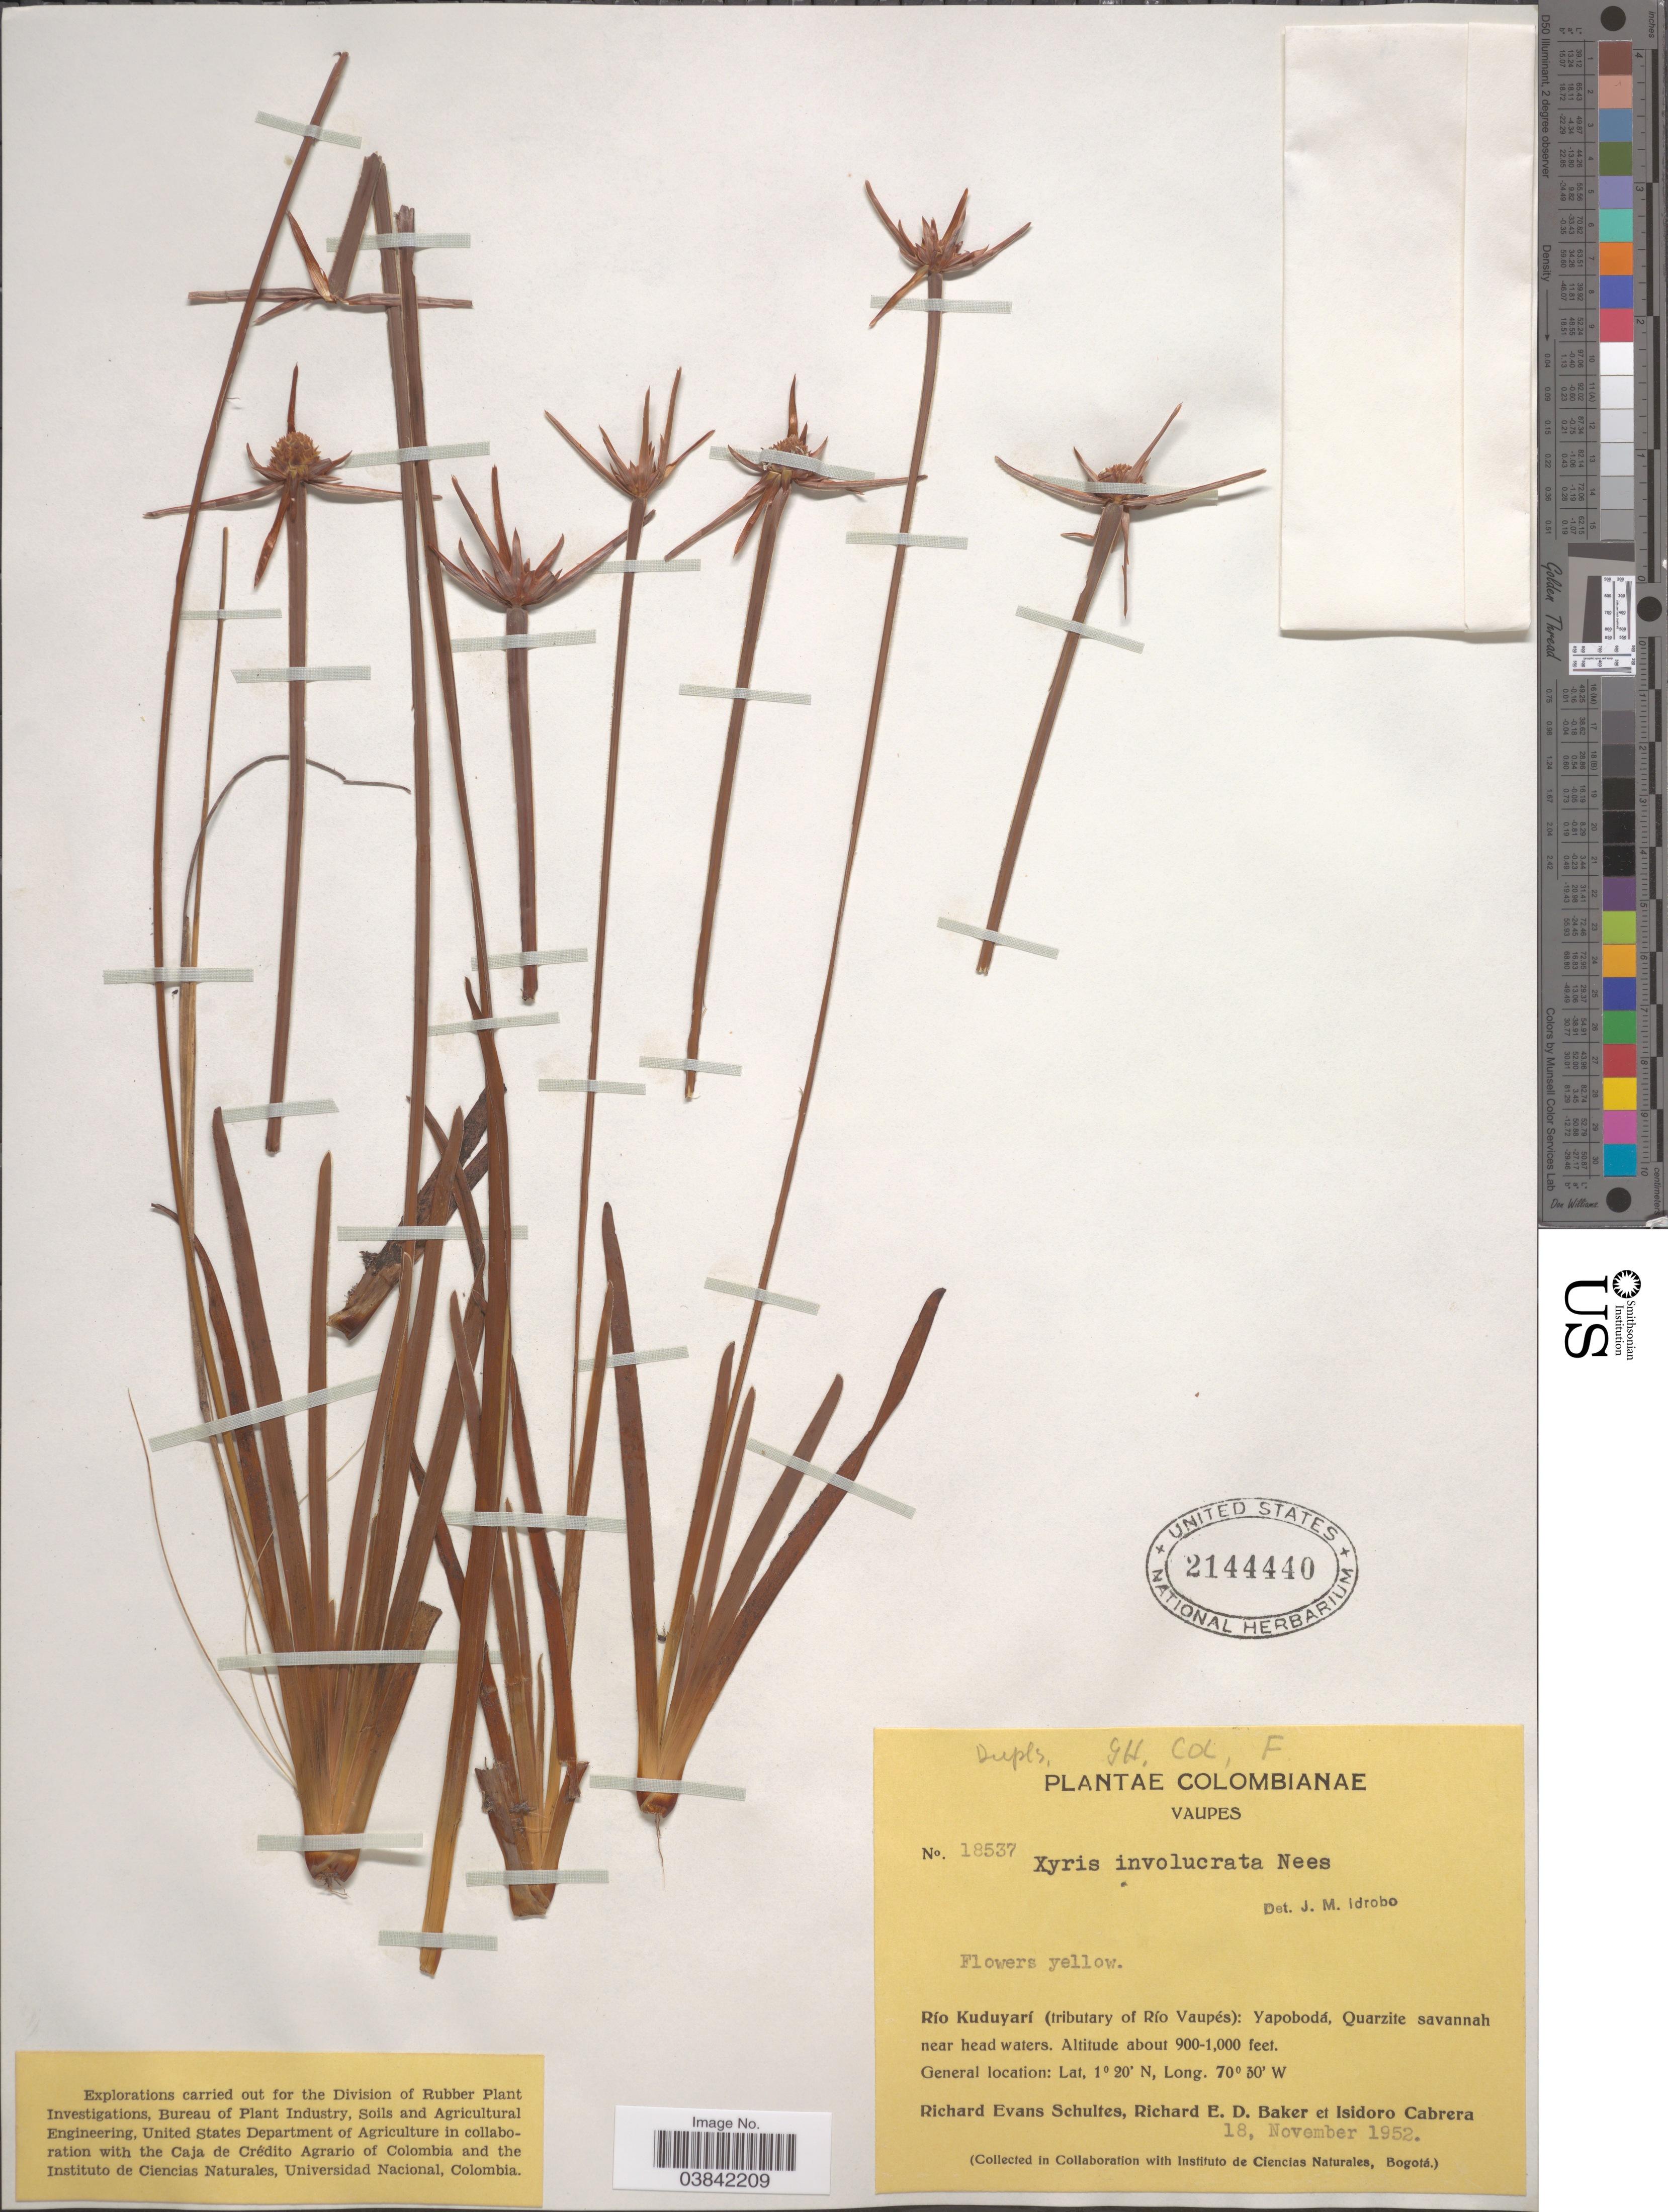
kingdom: Plantae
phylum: Tracheophyta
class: Liliopsida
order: Poales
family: Xyridaceae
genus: Xyris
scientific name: Xyris involucrata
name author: Nees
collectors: R. E. Schultes, R. E. D. Baker & I. Cabrera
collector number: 18537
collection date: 1952-11-18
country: Colombia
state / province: Vaupés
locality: Río Kuduyarí (tributary of Río Vaupés): Yapobodá.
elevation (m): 274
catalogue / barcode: US 2144440